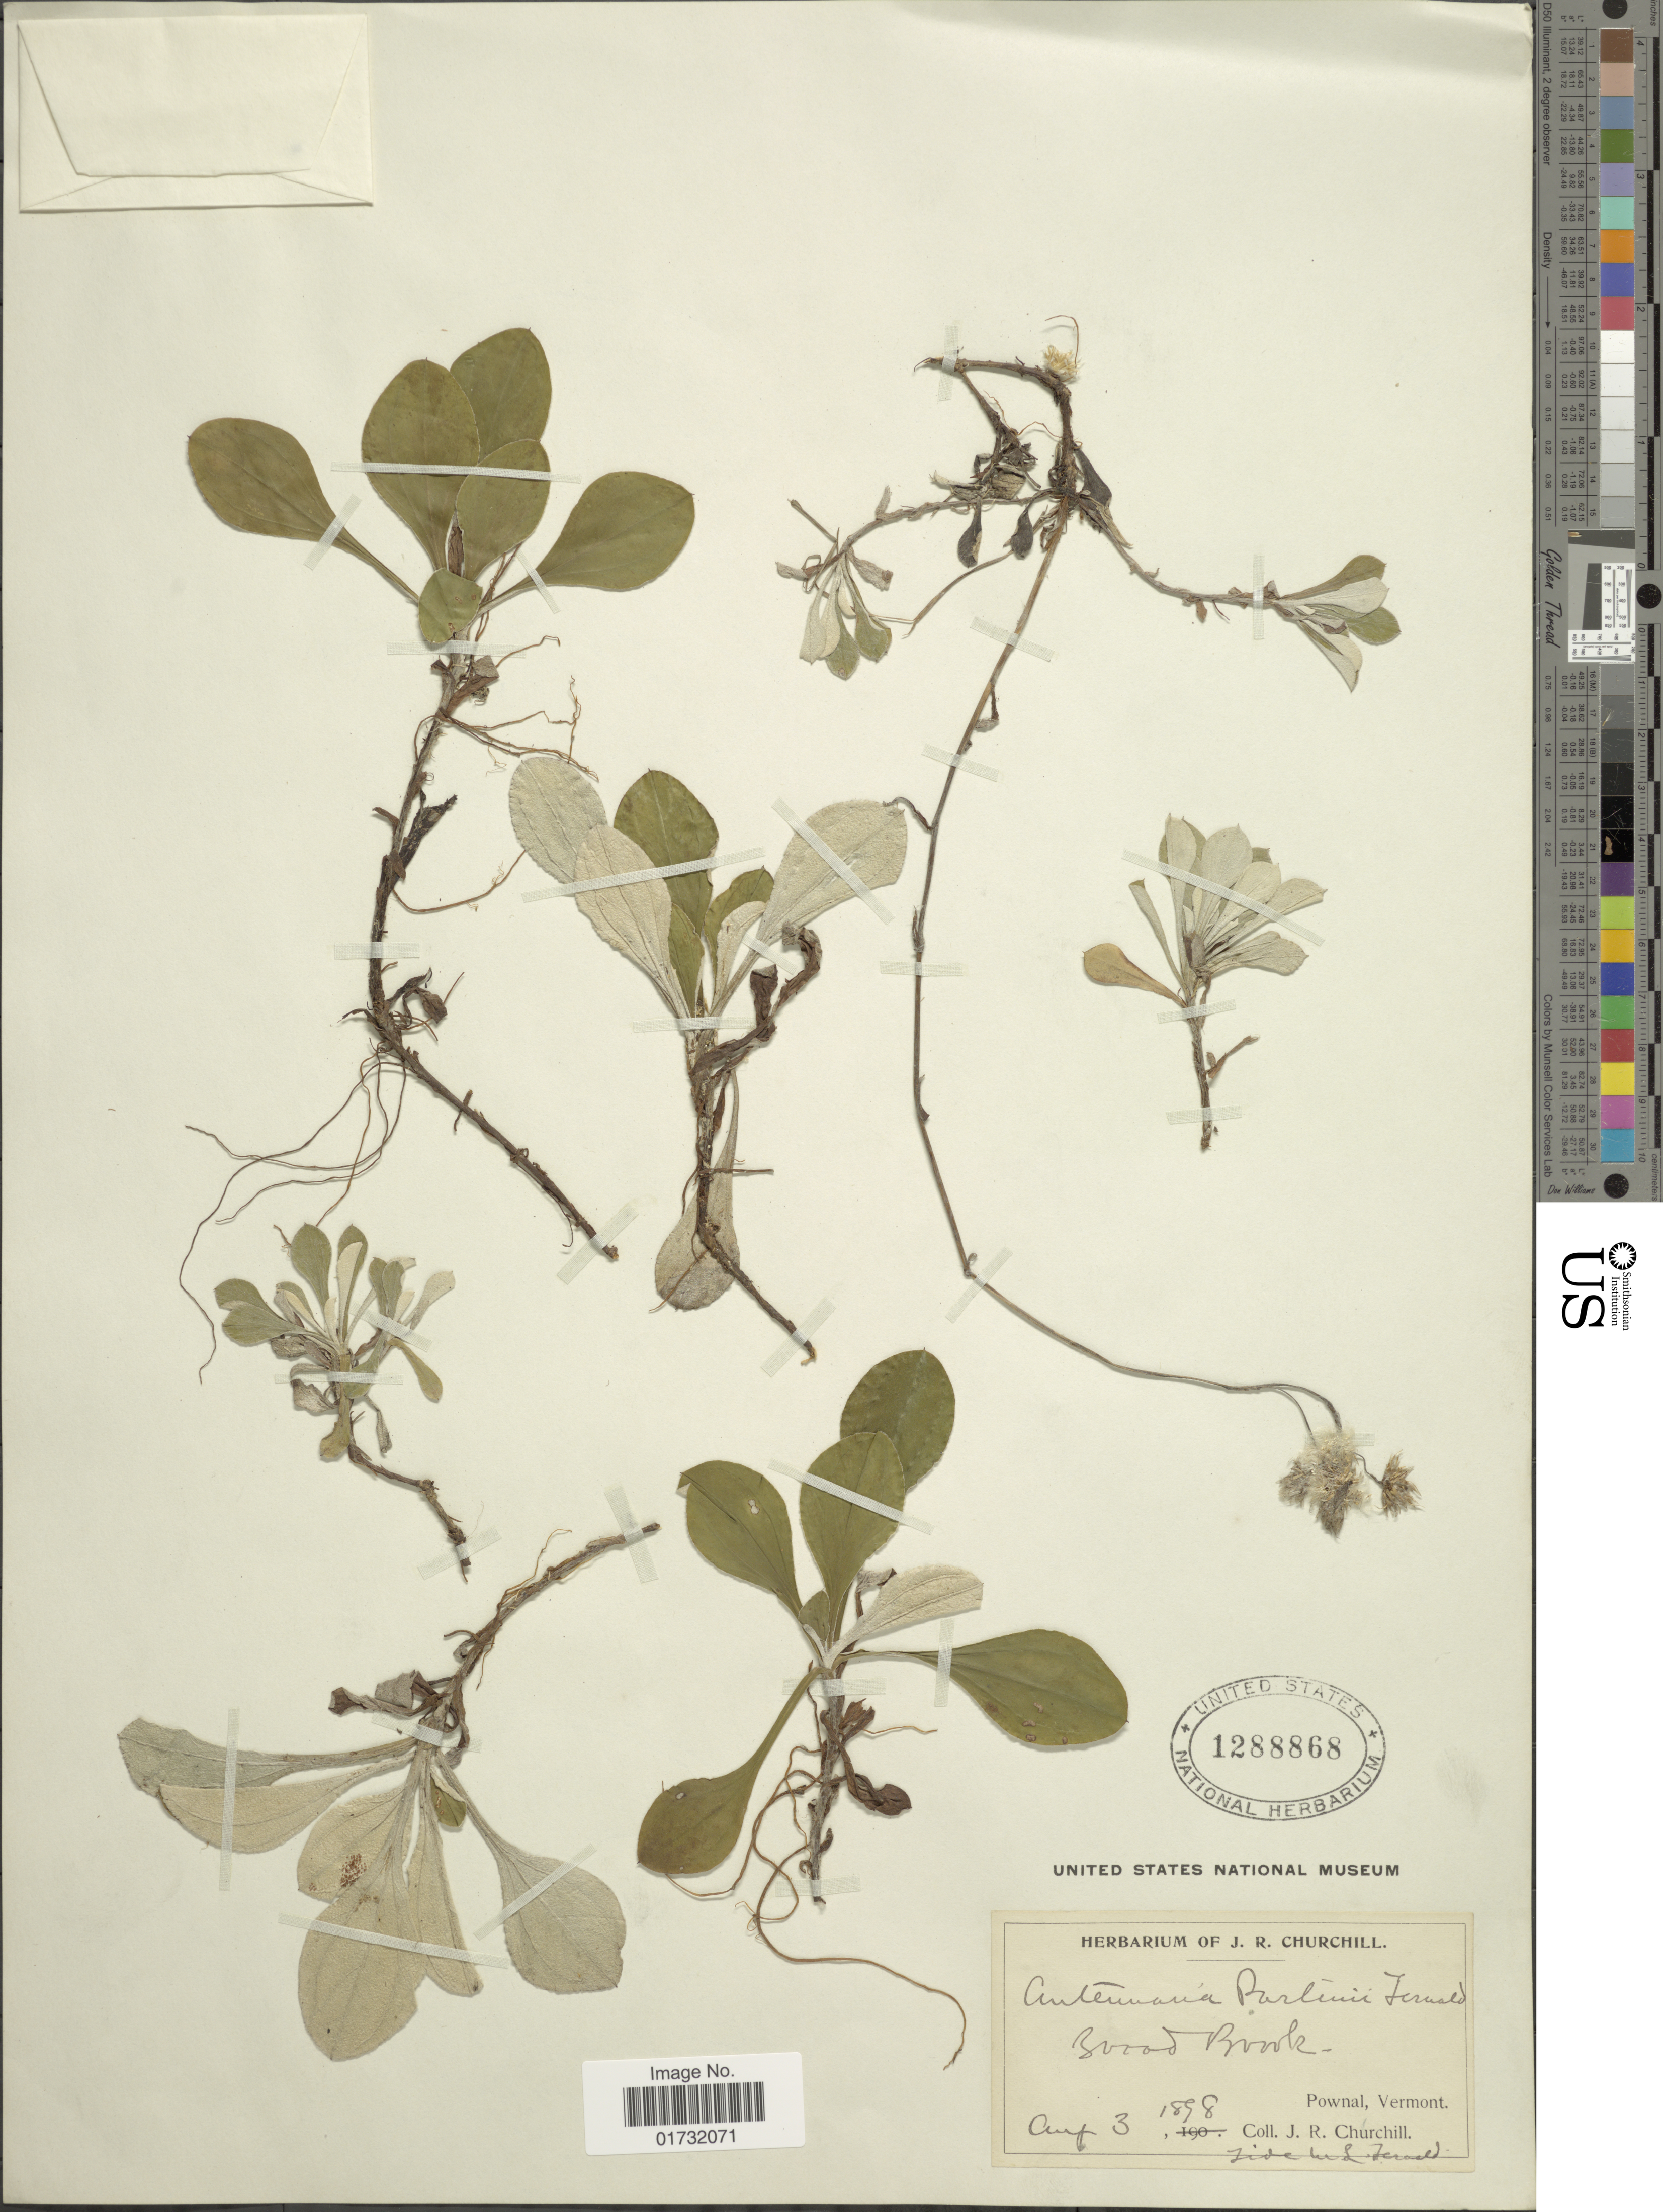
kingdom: Plantae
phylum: Tracheophyta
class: Magnoliopsida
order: Asterales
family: Asteraceae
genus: Antennaria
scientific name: Antennaria parlinii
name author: Fernald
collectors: J. Churchill & M. L. Fernald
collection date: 1898-08-03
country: United States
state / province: Vermont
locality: Broad Brook, Pownal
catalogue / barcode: US 1288868